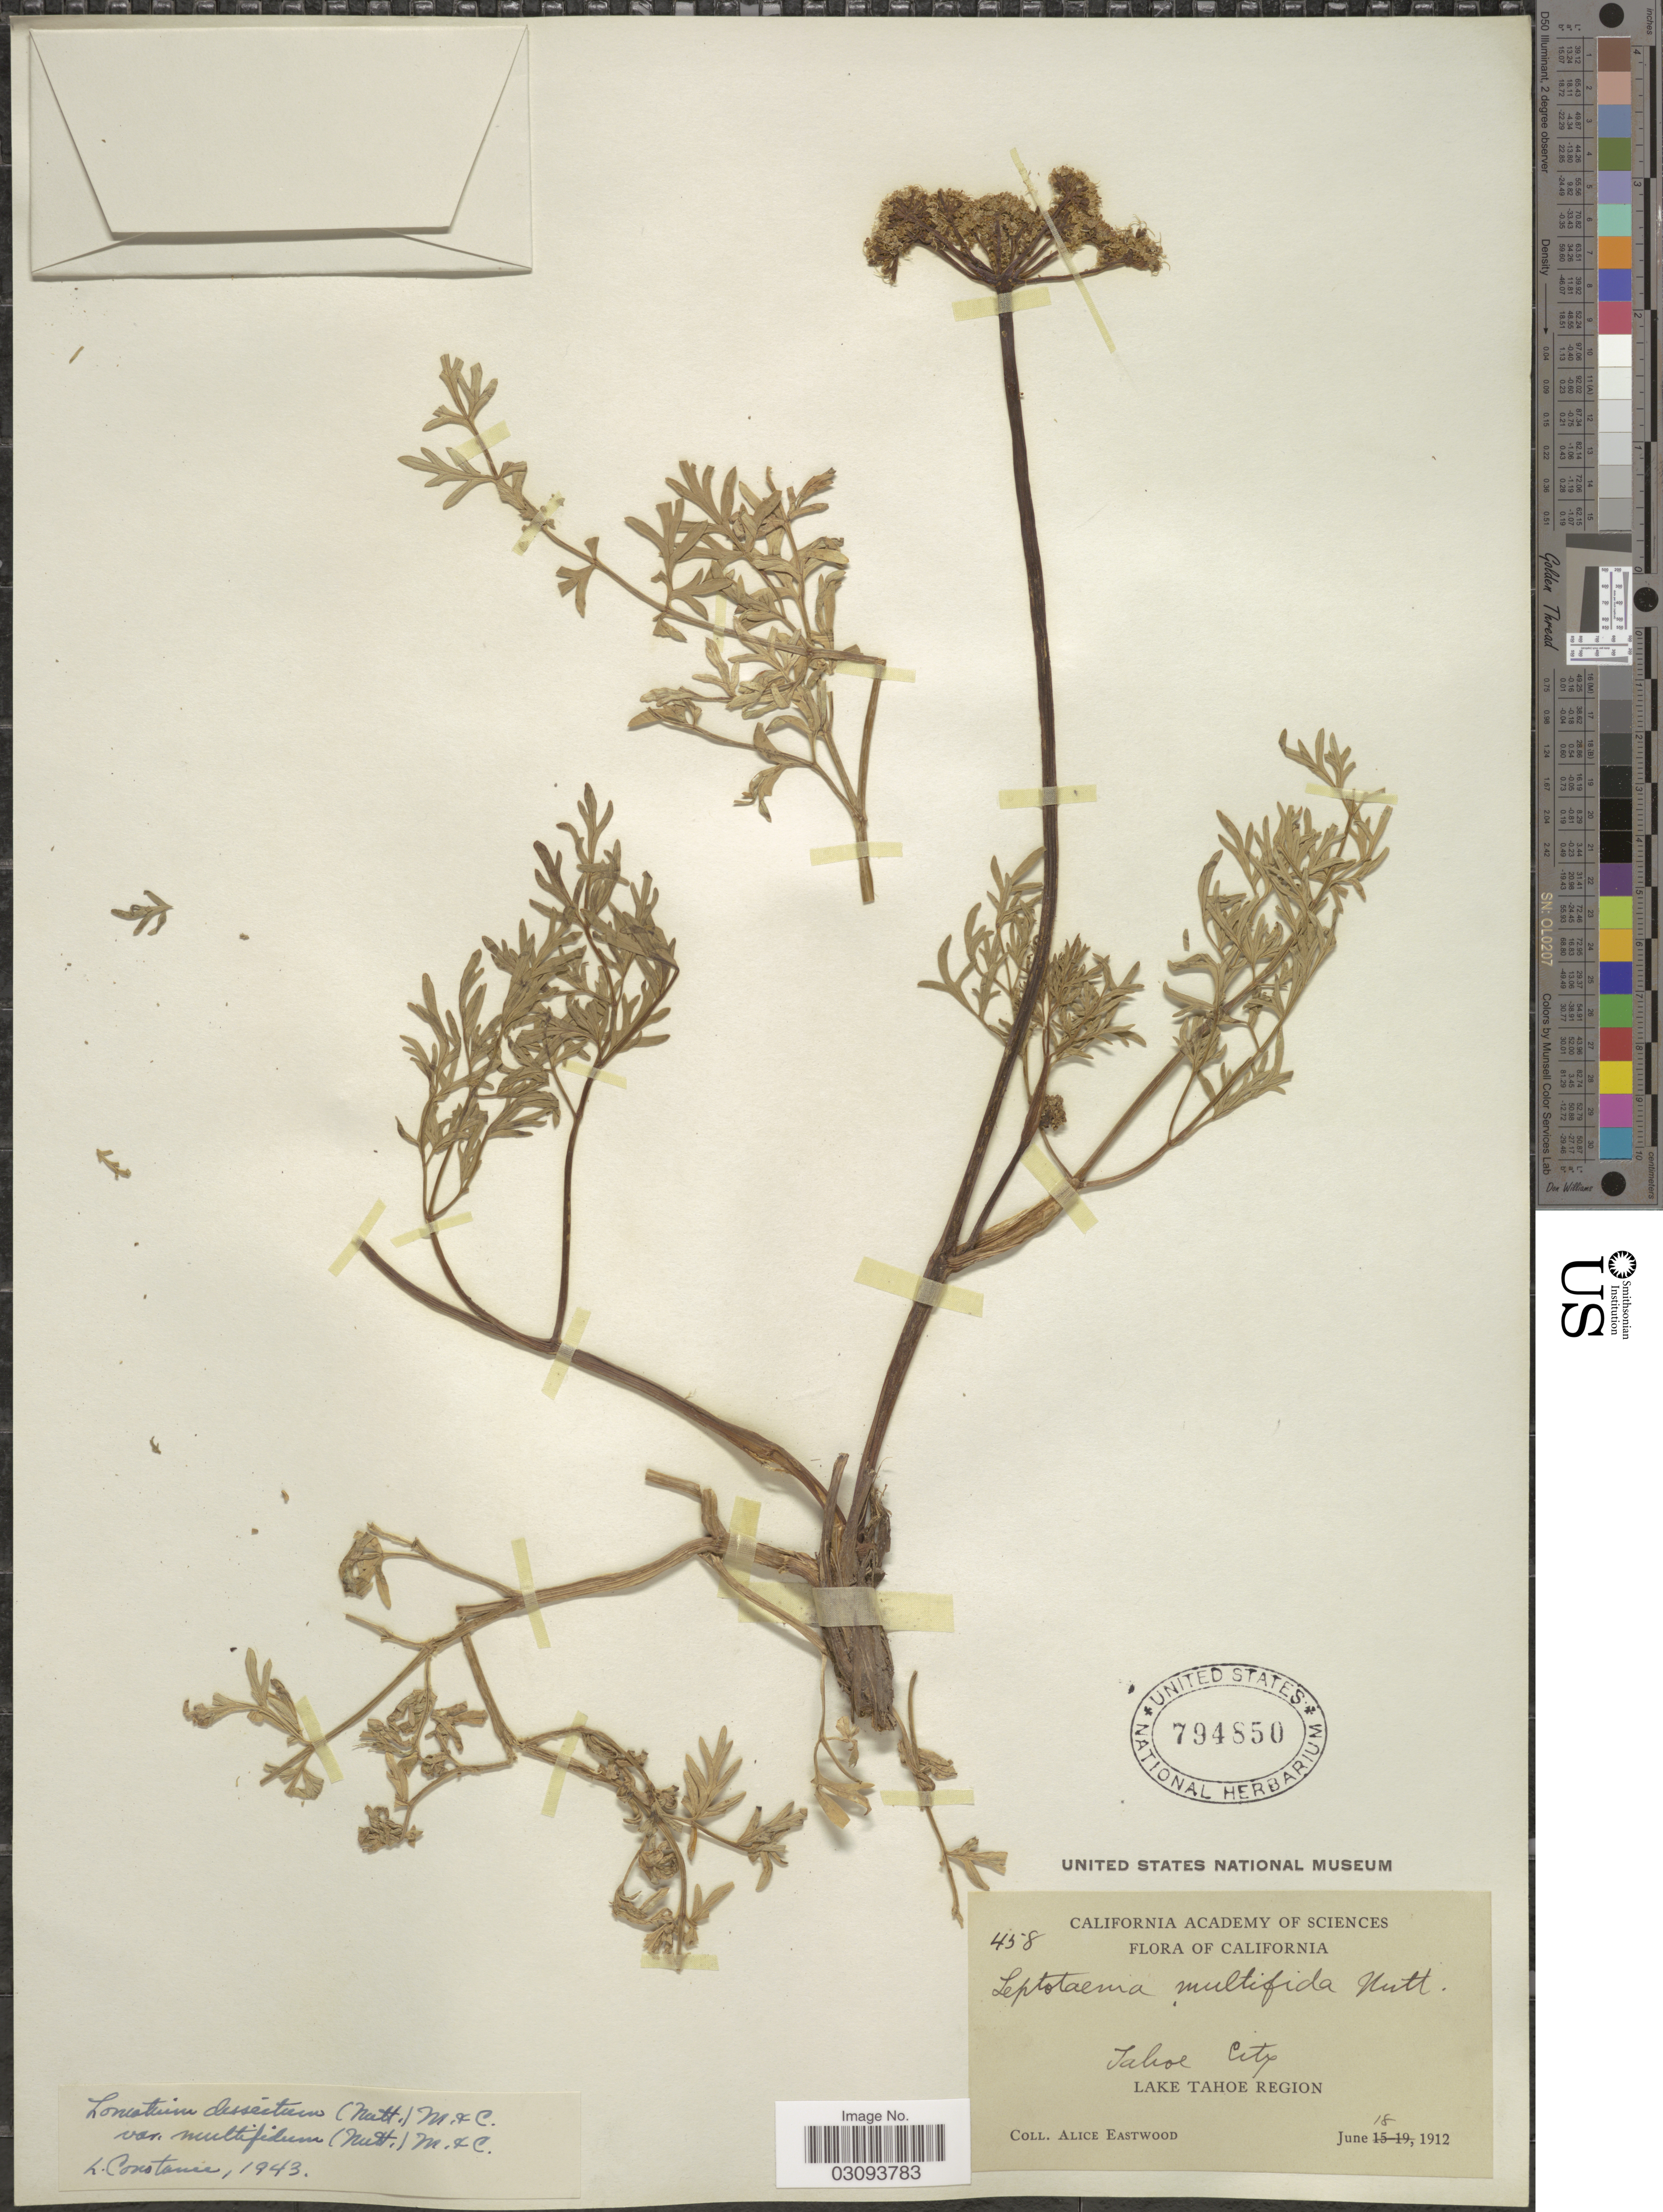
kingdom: Plantae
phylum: Tracheophyta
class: Magnoliopsida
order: Apiales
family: Apiaceae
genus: Lomatium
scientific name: Lomatium dissectum var. multifidum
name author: (Nutt.) Mathias & Constance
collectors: A. Eastwood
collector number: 458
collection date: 1912-06-18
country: United States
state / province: California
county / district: Placer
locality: Tahoe City. Lake Tahoe Region.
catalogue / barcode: US 794850